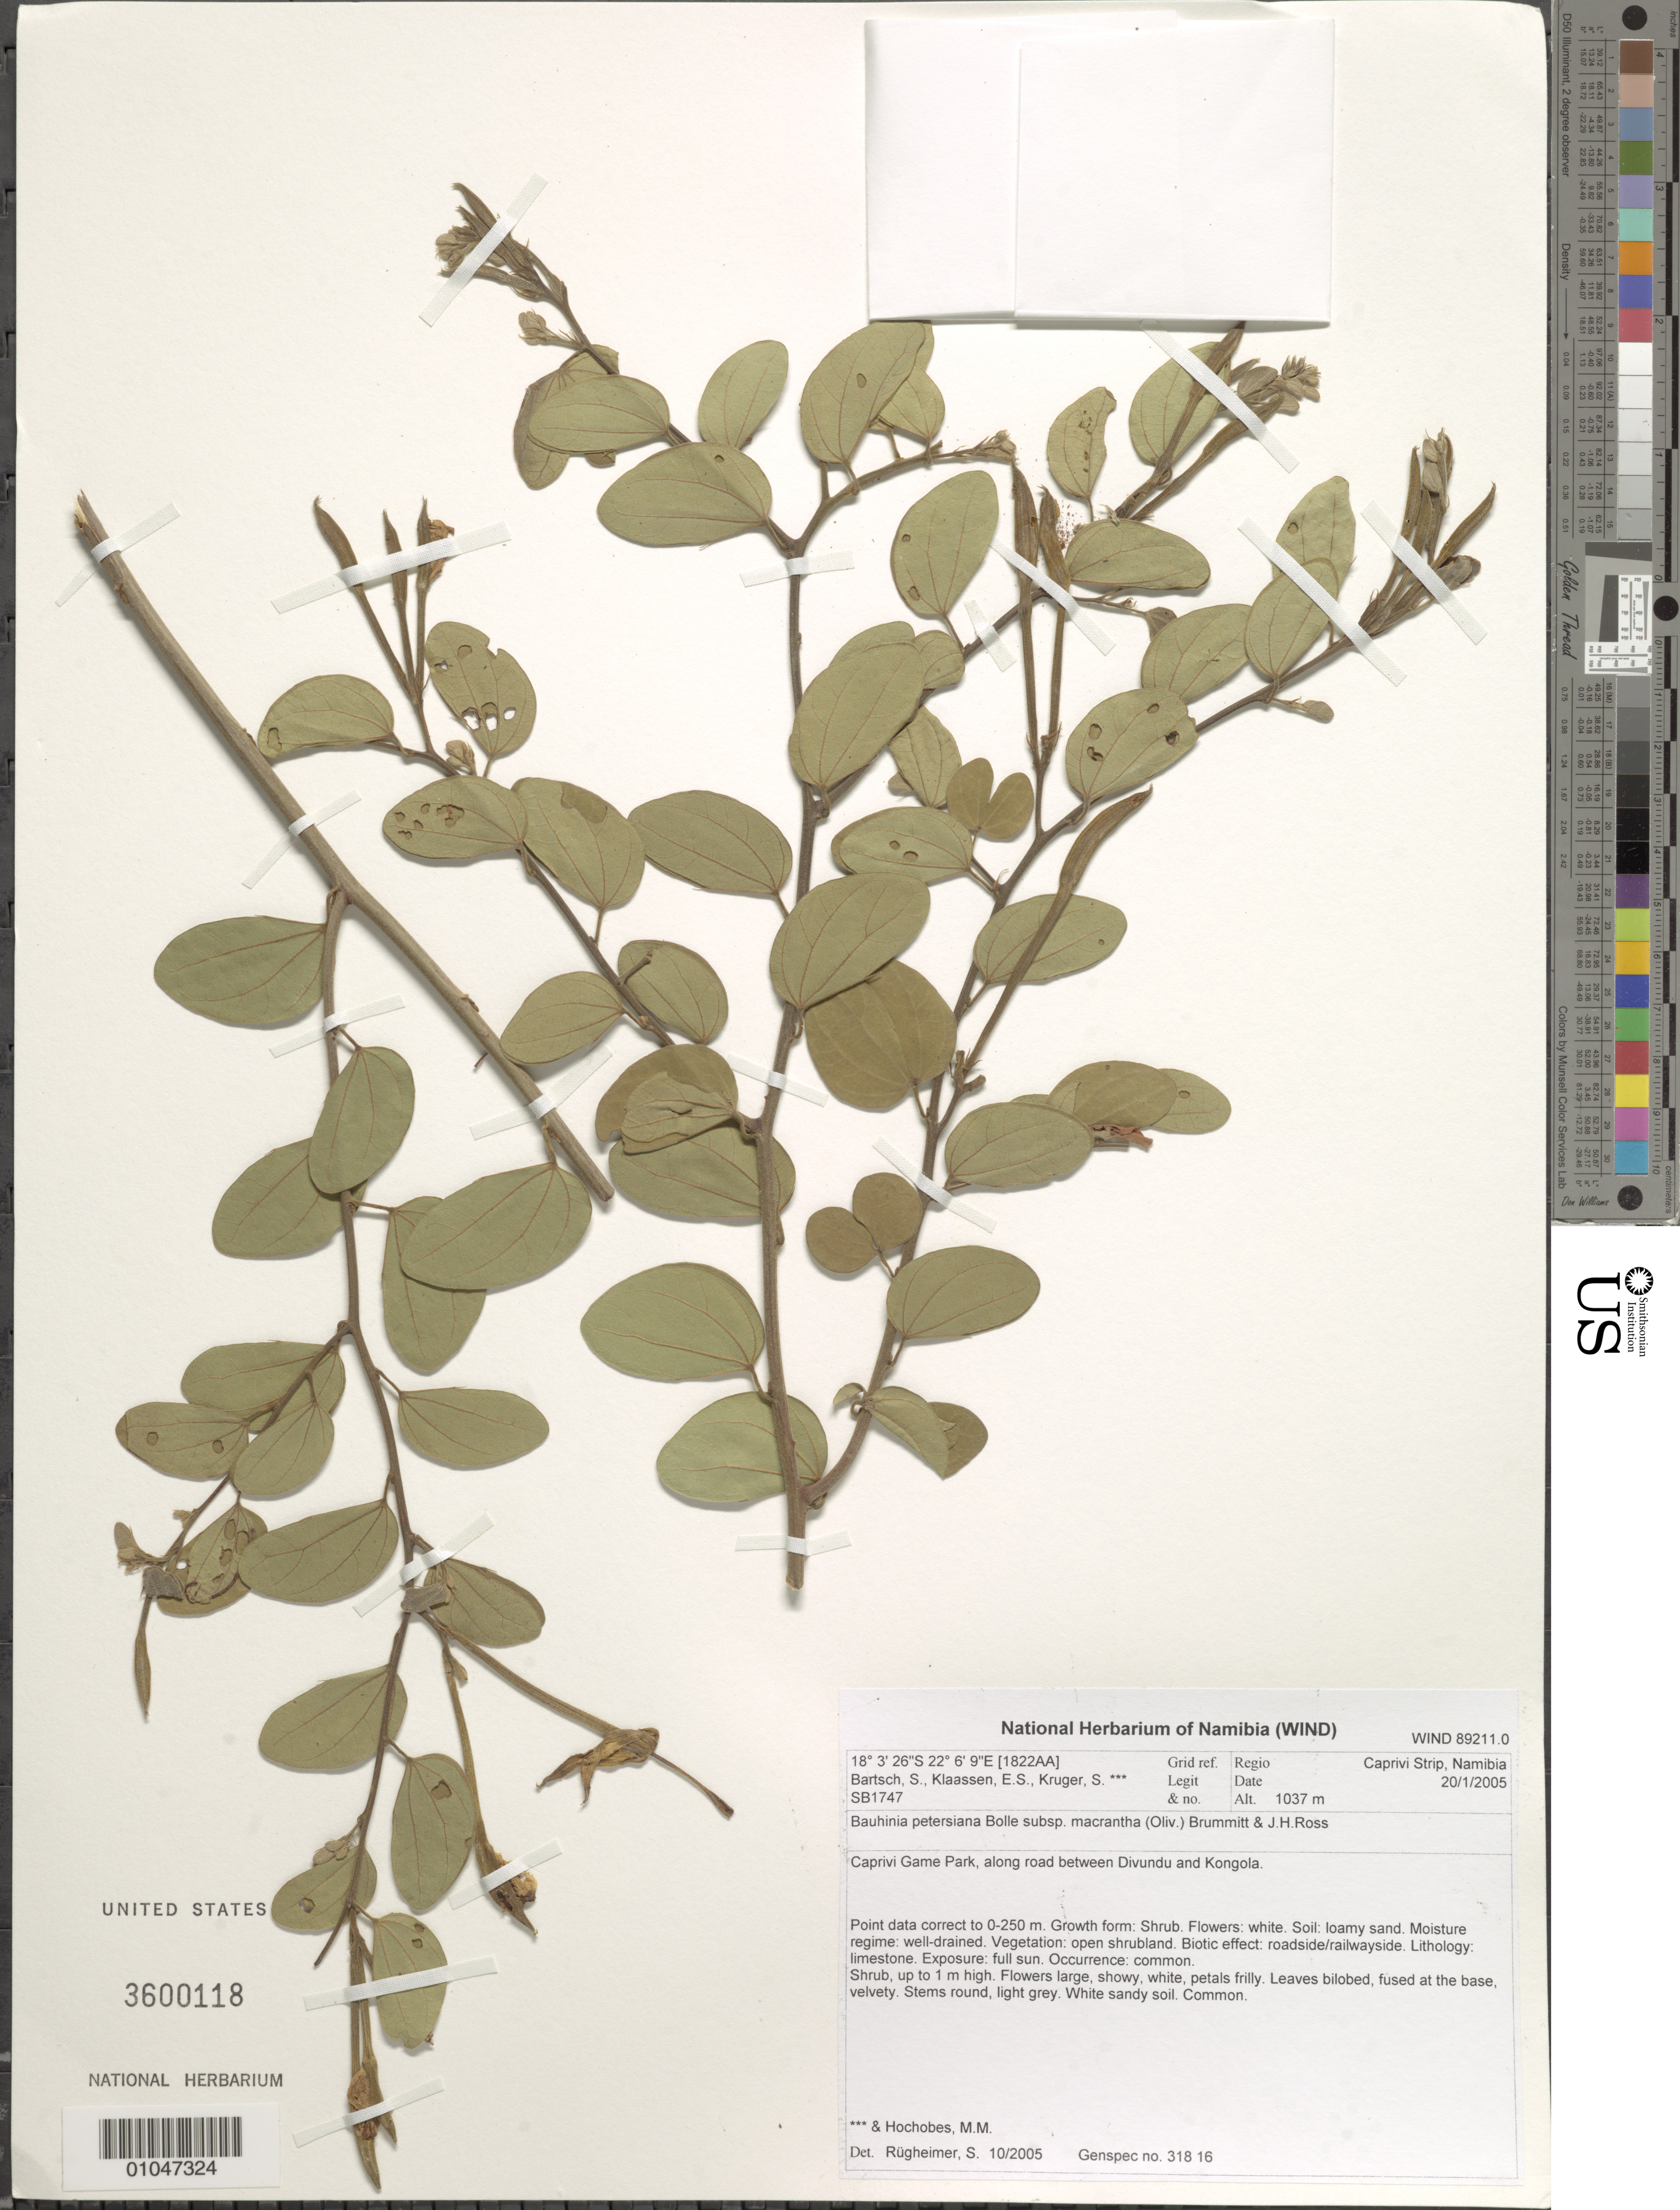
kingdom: Plantae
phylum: Tracheophyta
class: Magnoliopsida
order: Fabales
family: Fabaceae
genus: Bauhinia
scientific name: Bauhinia petersiana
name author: Bolle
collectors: S. Bartsch, E. S. Klaassen, S. Kruger & M. Hochobes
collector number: SB1747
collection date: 2005-01-20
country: Namibia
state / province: Caprivi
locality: Caprivi Game Park, along road between Divundu and Kongola.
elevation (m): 1037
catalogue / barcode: US 3600118